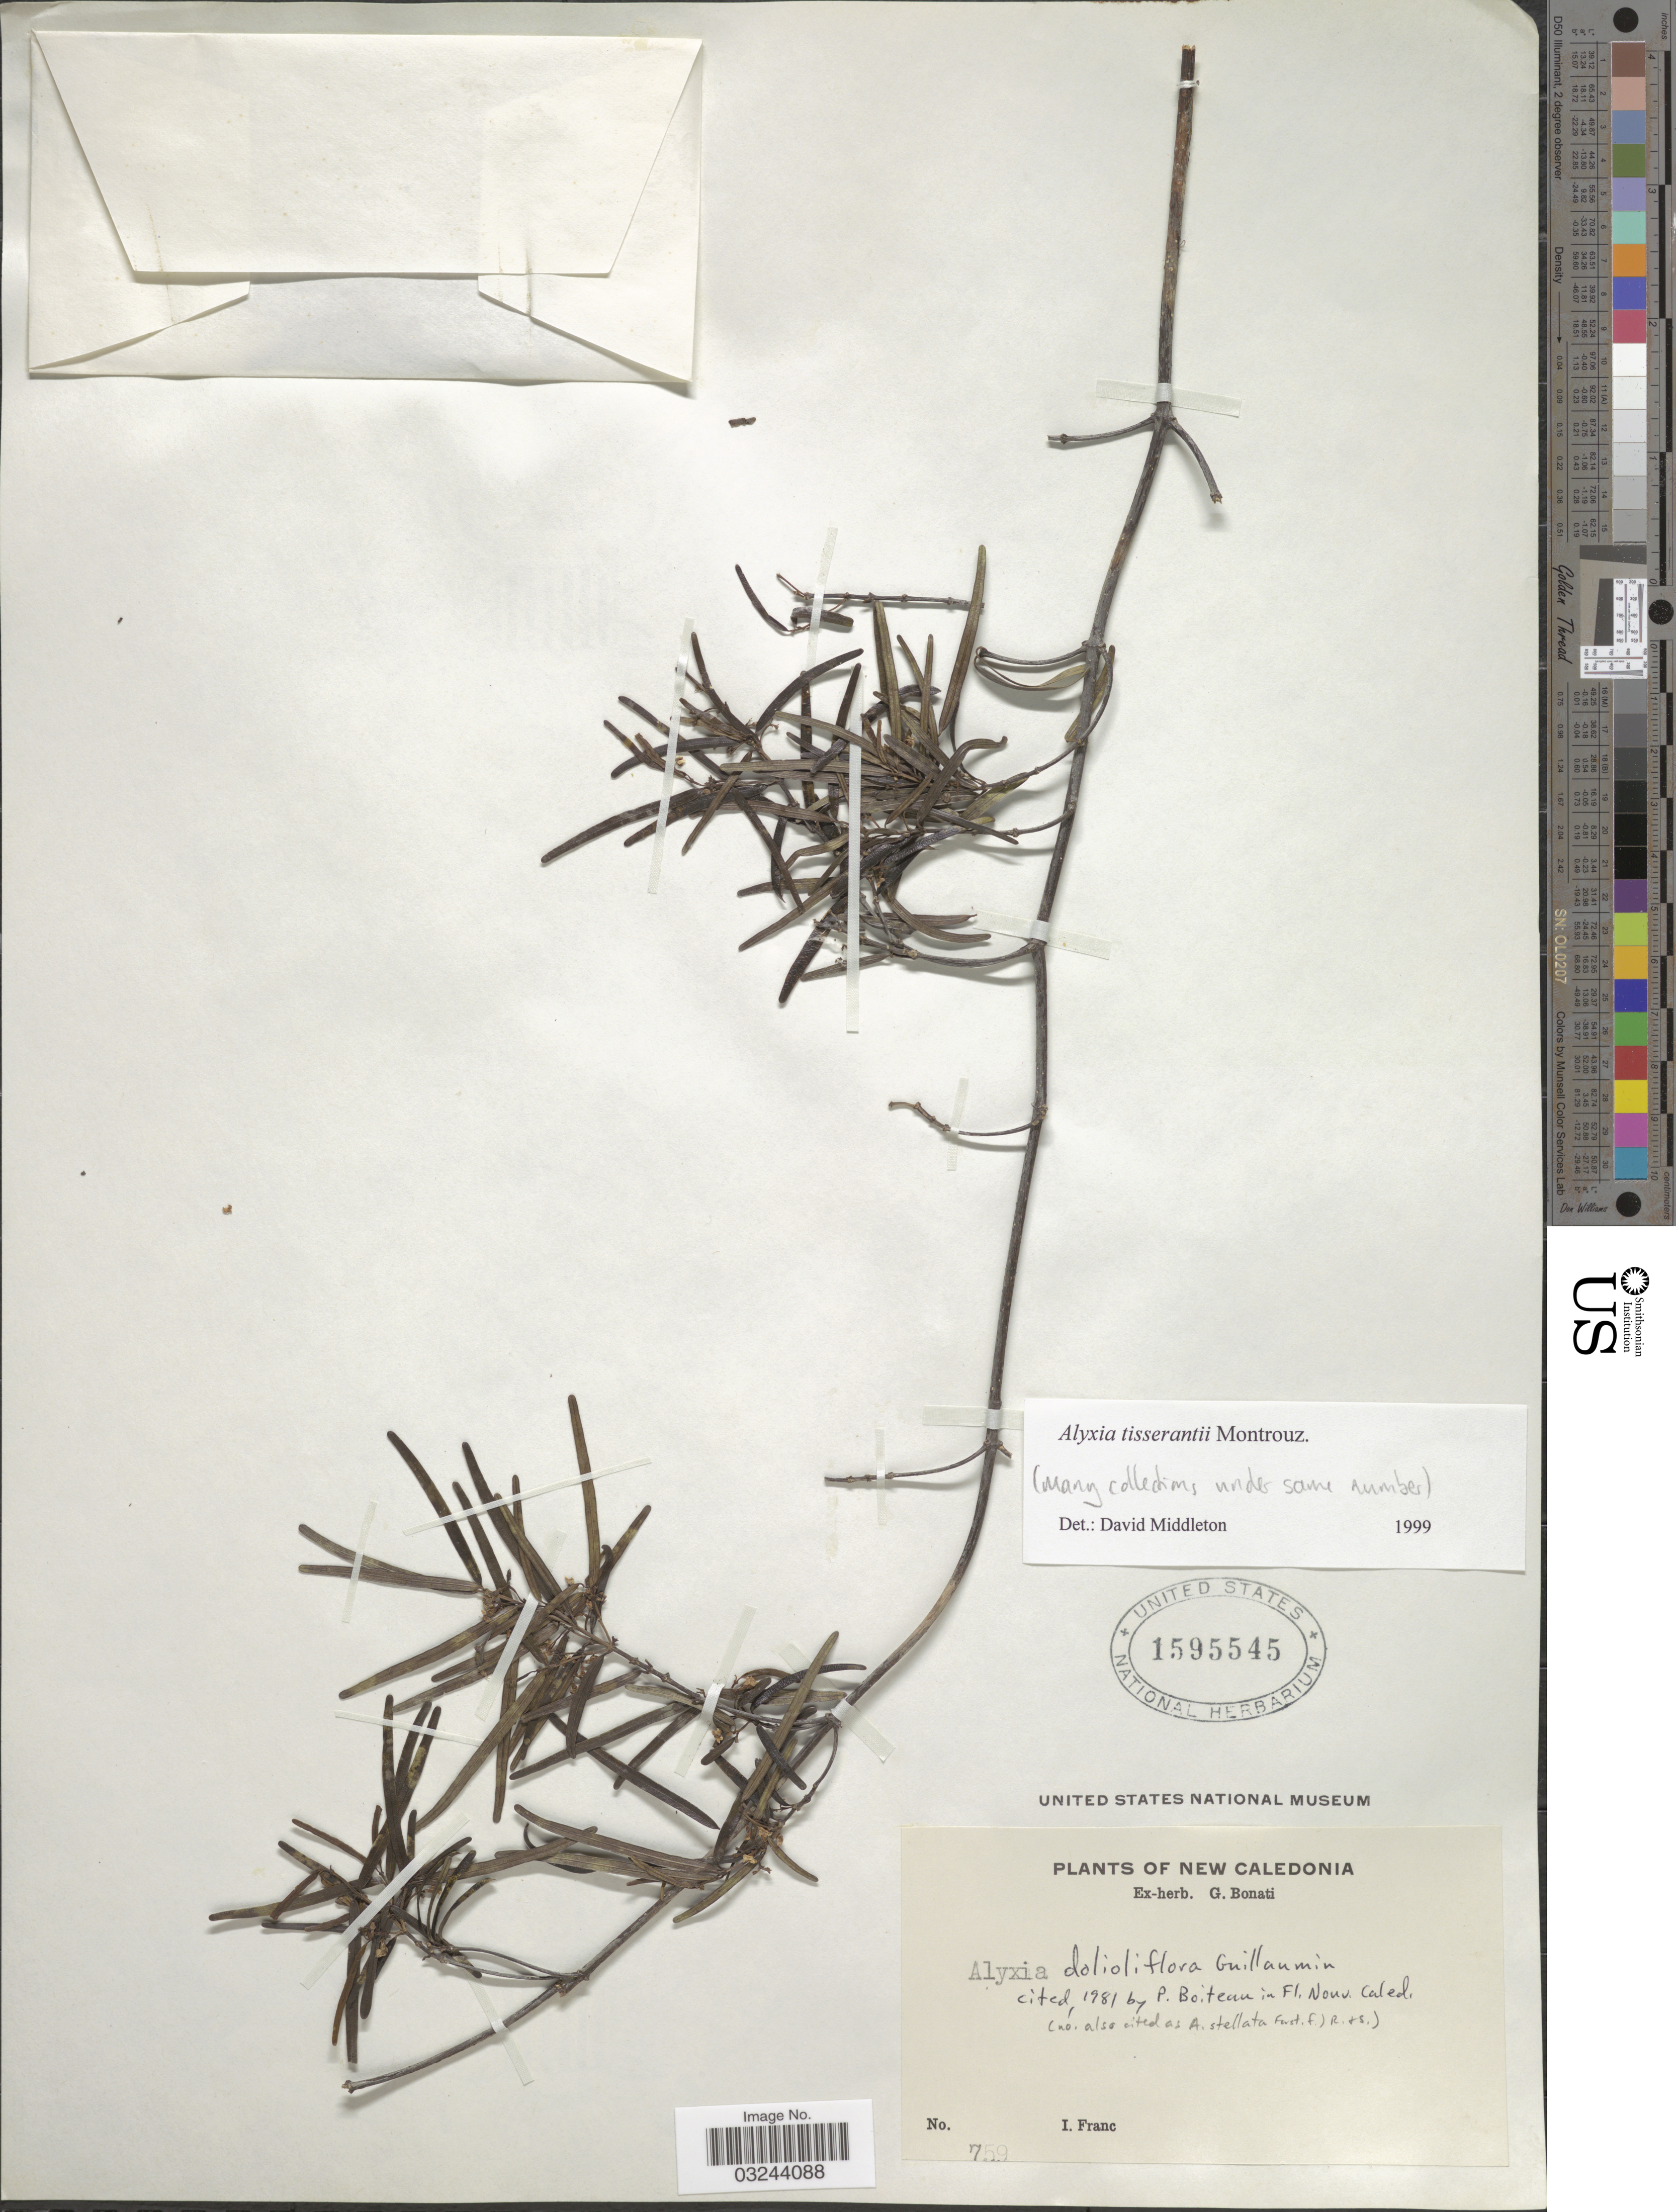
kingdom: Plantae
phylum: Tracheophyta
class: Magnoliopsida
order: Gentianales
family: Apocynaceae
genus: Alyxia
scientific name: Alyxia tisserantii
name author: Montrouz.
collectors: I. Franc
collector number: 759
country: New Caledonia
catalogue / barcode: US 1595545